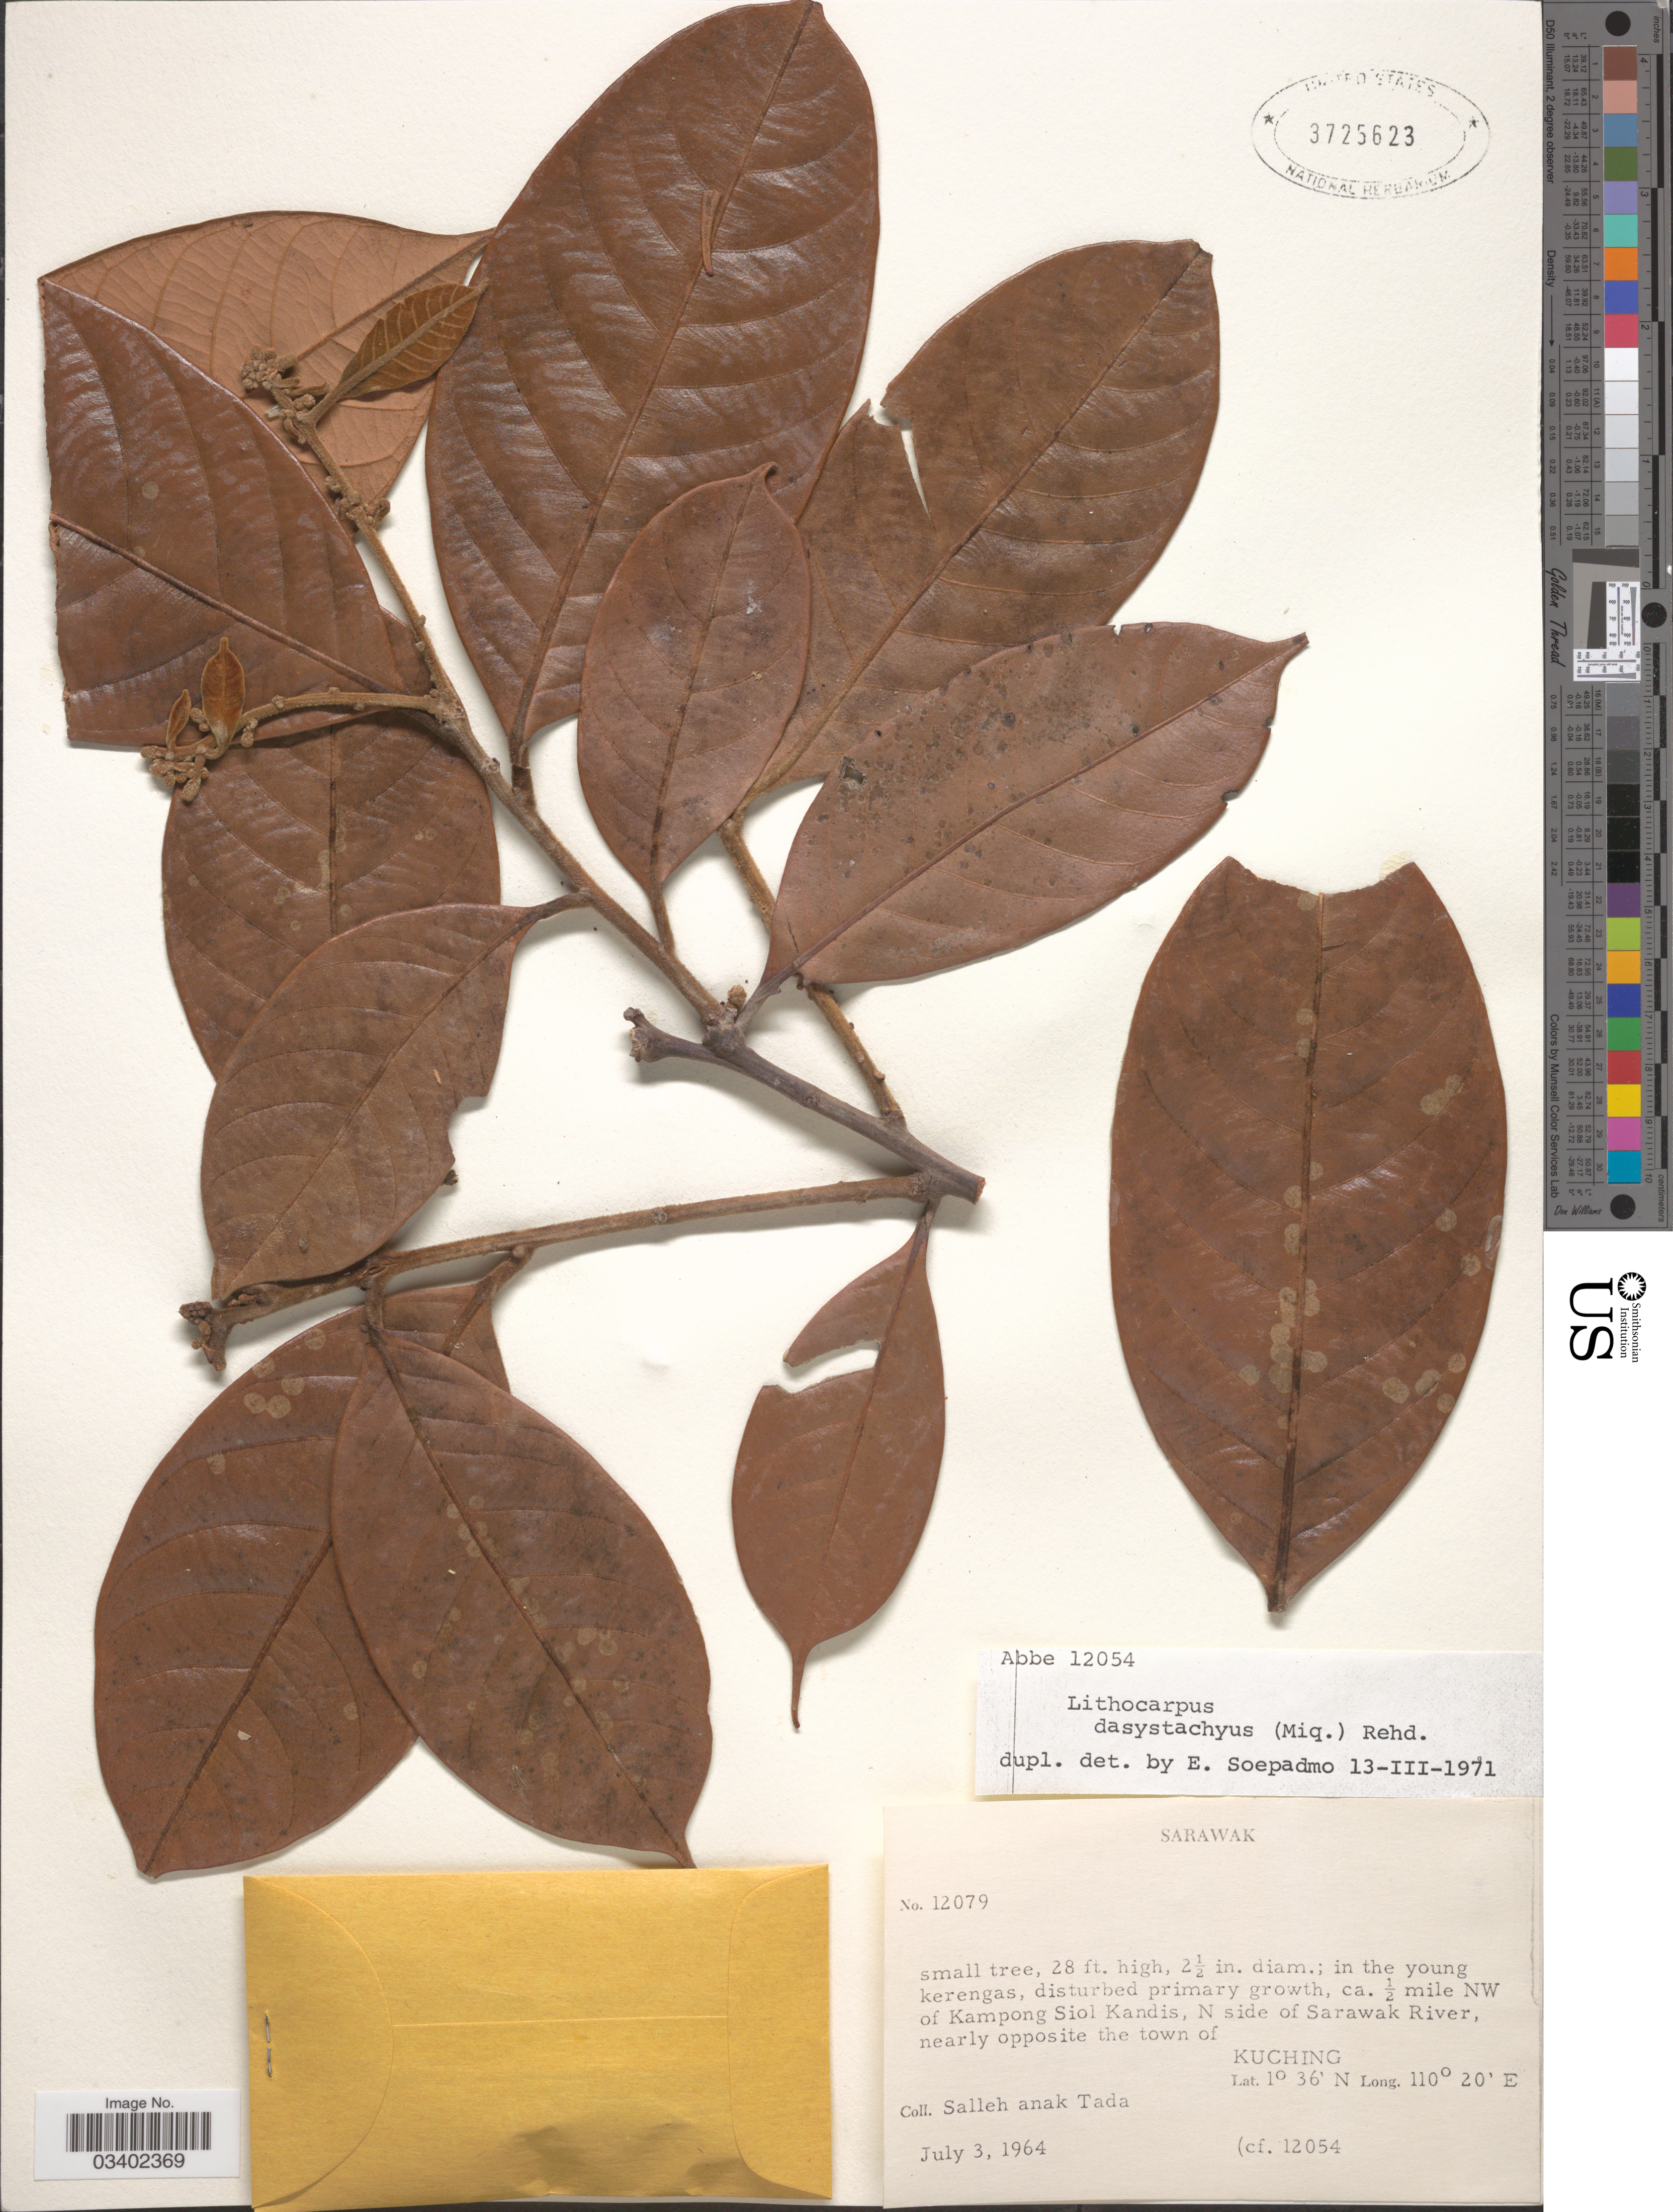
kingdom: Plantae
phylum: Tracheophyta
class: Magnoliopsida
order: Fagales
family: Fagaceae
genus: Lithocarpus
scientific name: Lithocarpus dasystachyus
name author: (Miq.) Rehder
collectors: Salleh anak Tada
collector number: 12079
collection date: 1964-07-03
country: Malaysia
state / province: Sarawak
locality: Ca. ½ mile NW of Kampong Siol Kandis, N side of Sarawak River, nearly opposite the town of Kuching.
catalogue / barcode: US 3725623